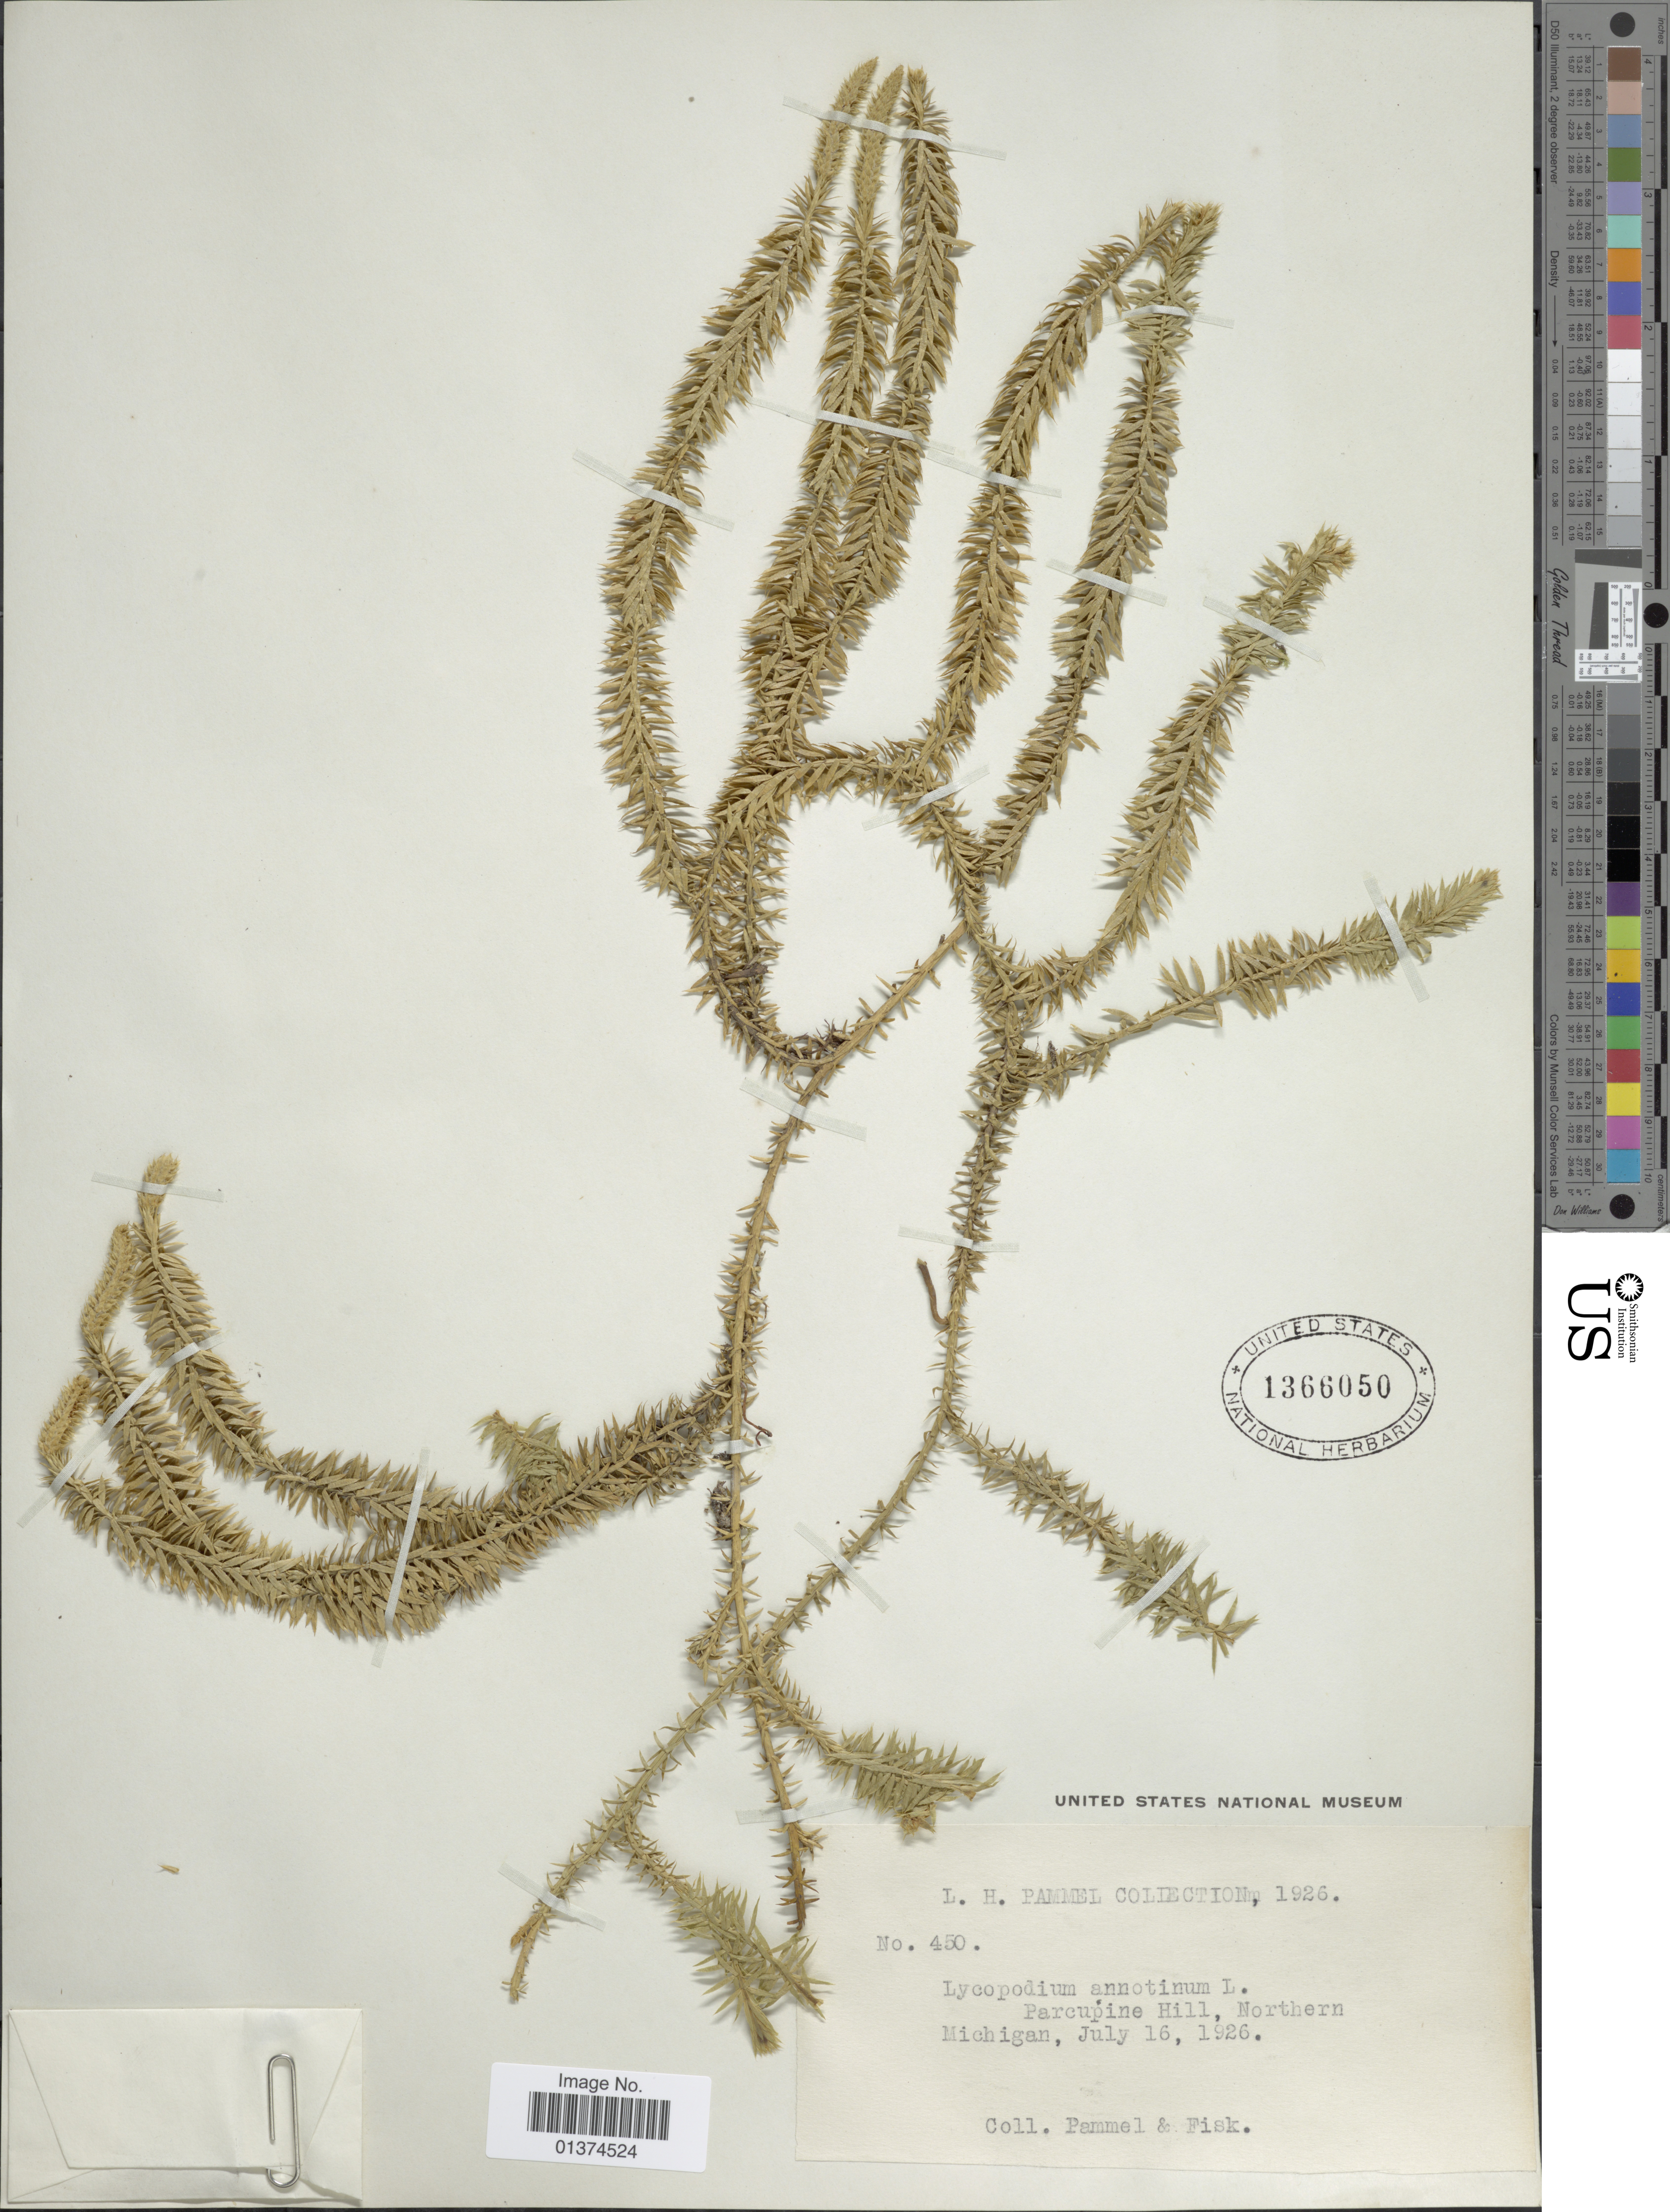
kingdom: Plantae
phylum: Tracheophyta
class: Lycopodiopsida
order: Lycopodiales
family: Lycopodiaceae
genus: Spinulum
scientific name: Spinulum annotinum subsp. annotinum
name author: (L.) A. Haines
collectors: -. Pammel & -. Fisk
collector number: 450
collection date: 1926-07-16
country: United States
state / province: Michigan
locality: Parcupine Hill, Northern Michigan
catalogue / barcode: US 1366050